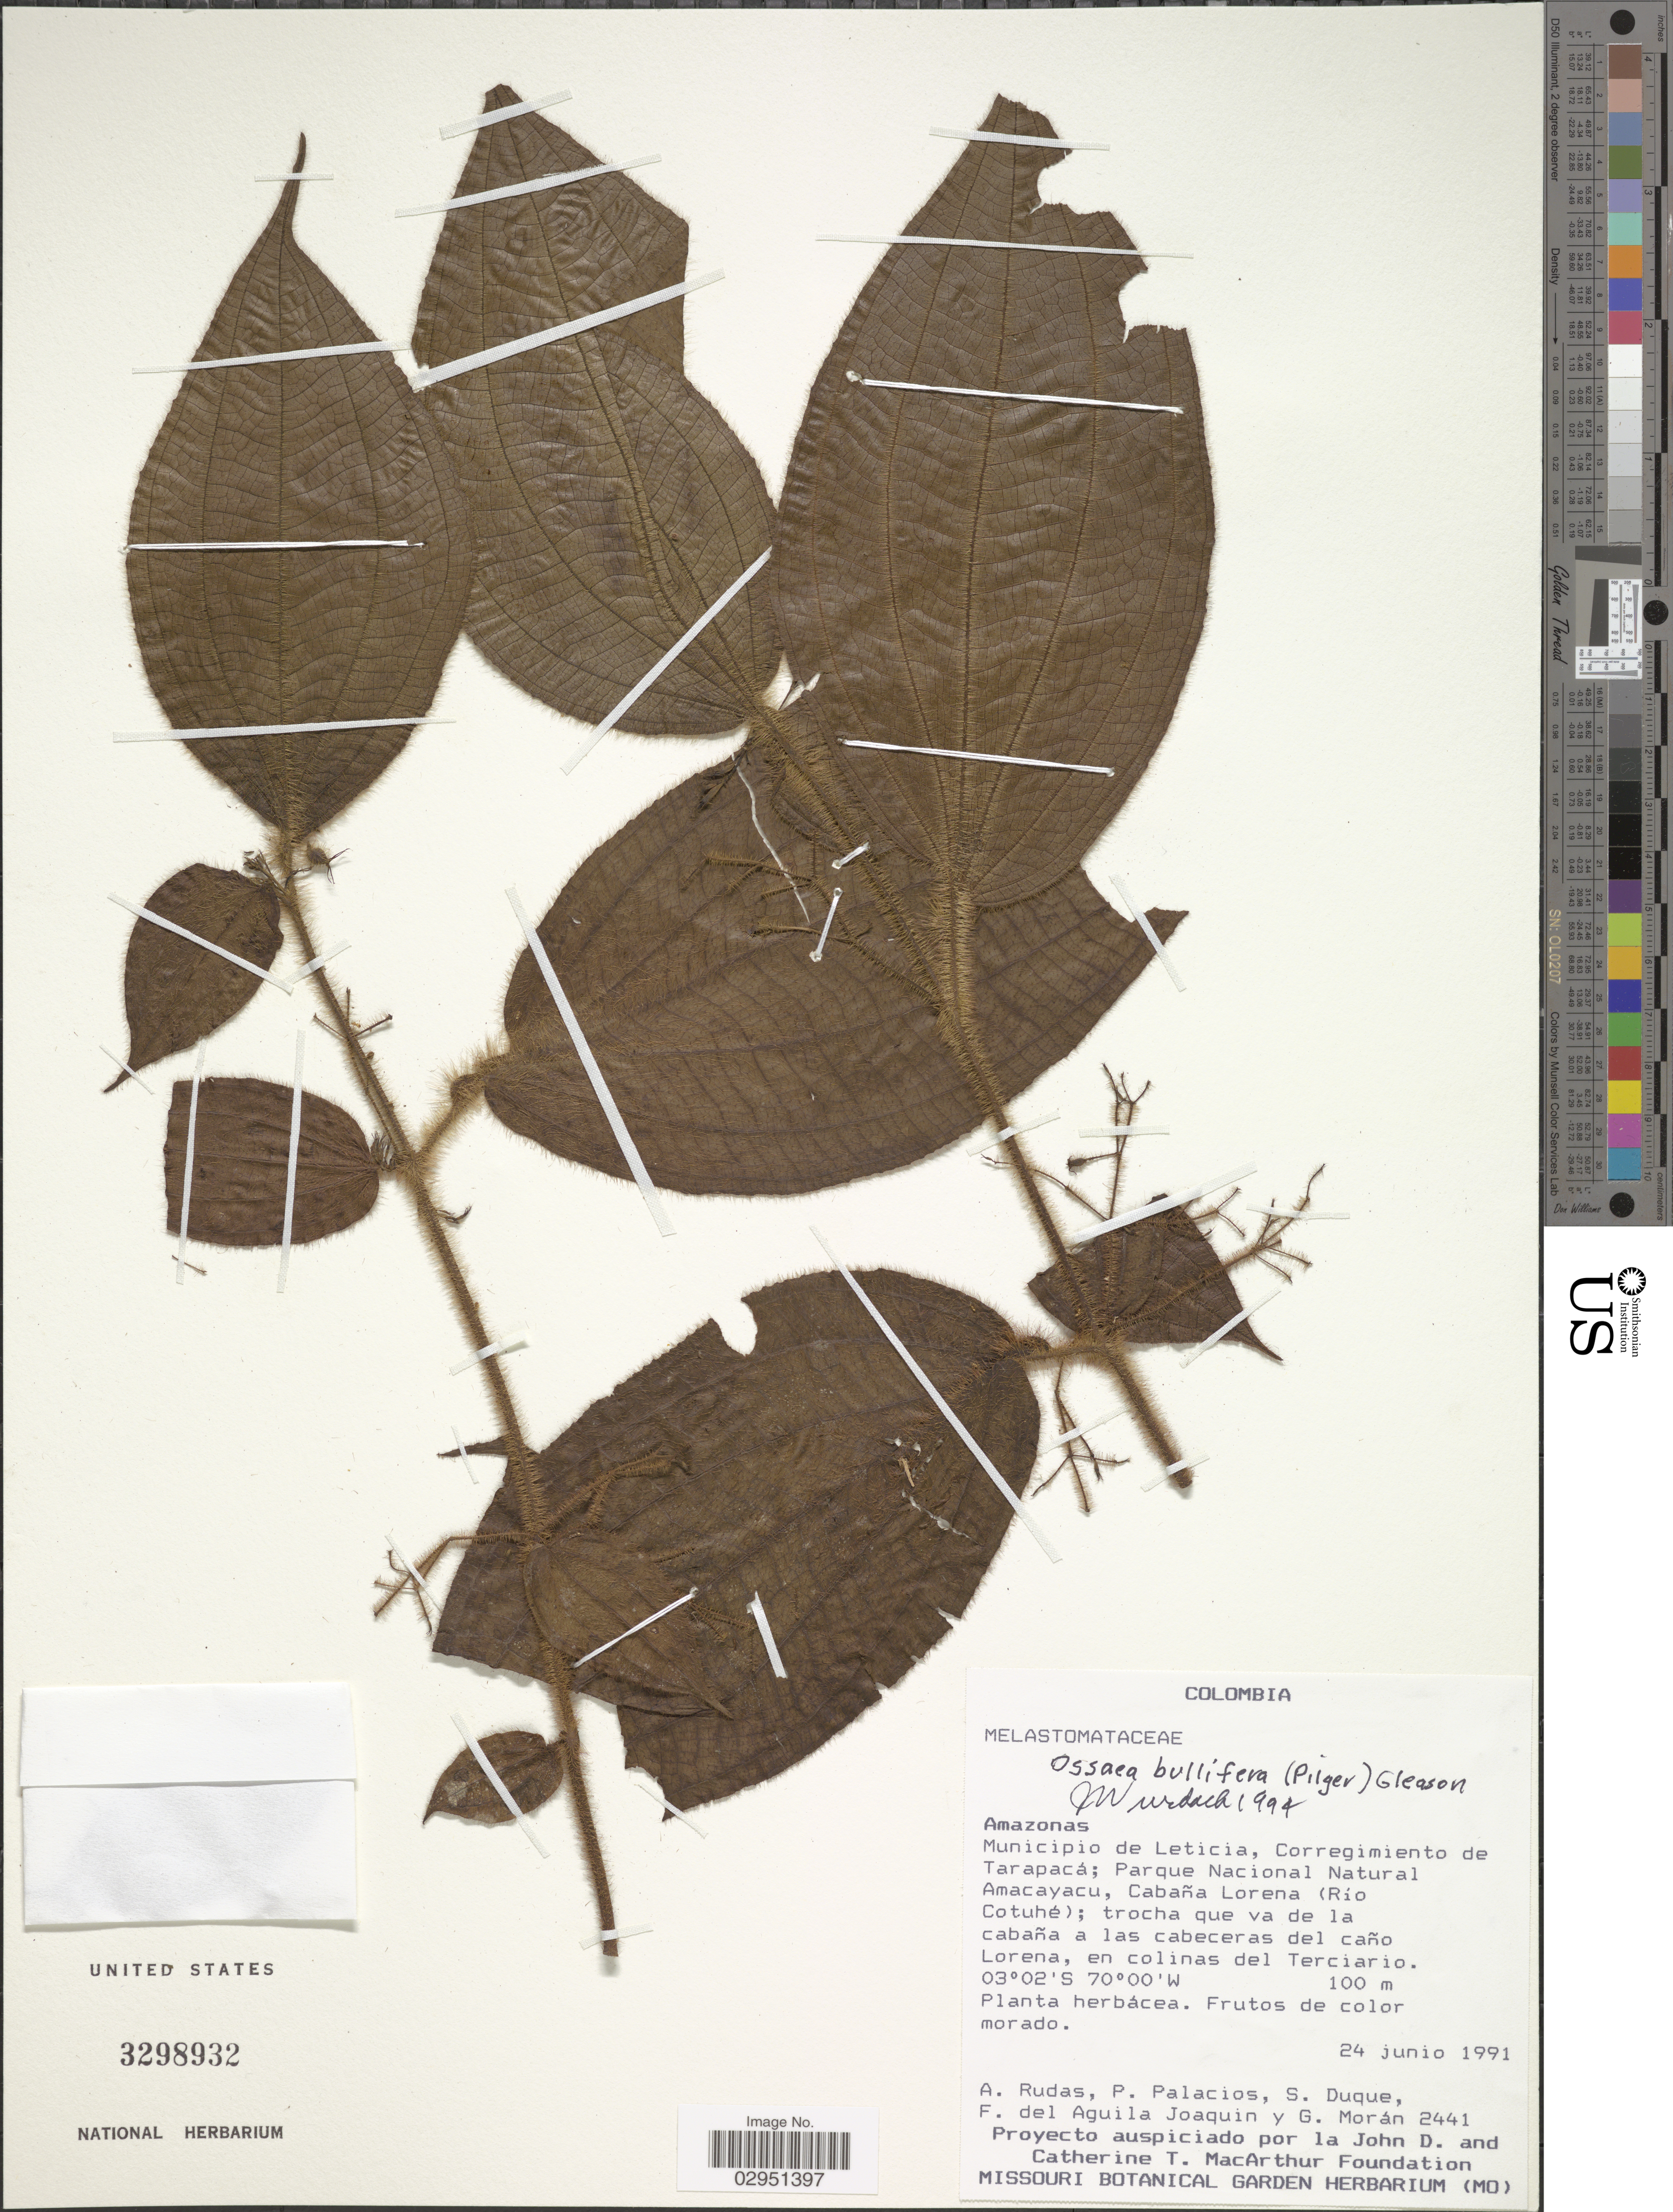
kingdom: Plantae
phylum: Tracheophyta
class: Magnoliopsida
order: Myrtales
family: Melastomataceae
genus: Ossaea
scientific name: Ossaea bullifera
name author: (Pilg.) Gleason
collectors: A. Rudas, P. Palacios, S. Duque, F. Aguila Joaquin & G. Moran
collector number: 2441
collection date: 1991-06-24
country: Colombia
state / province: Amazônas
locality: Municipio de Leticia, Corregimiento de Tarapacá; Parque Nacional Natural Amacayacu, Cabaña Lorena (Río Cotuhé); trocha que va de la cabaña a las cabeceras del caño Lorena, en colina del Terciario.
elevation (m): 100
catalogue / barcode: US 3298932